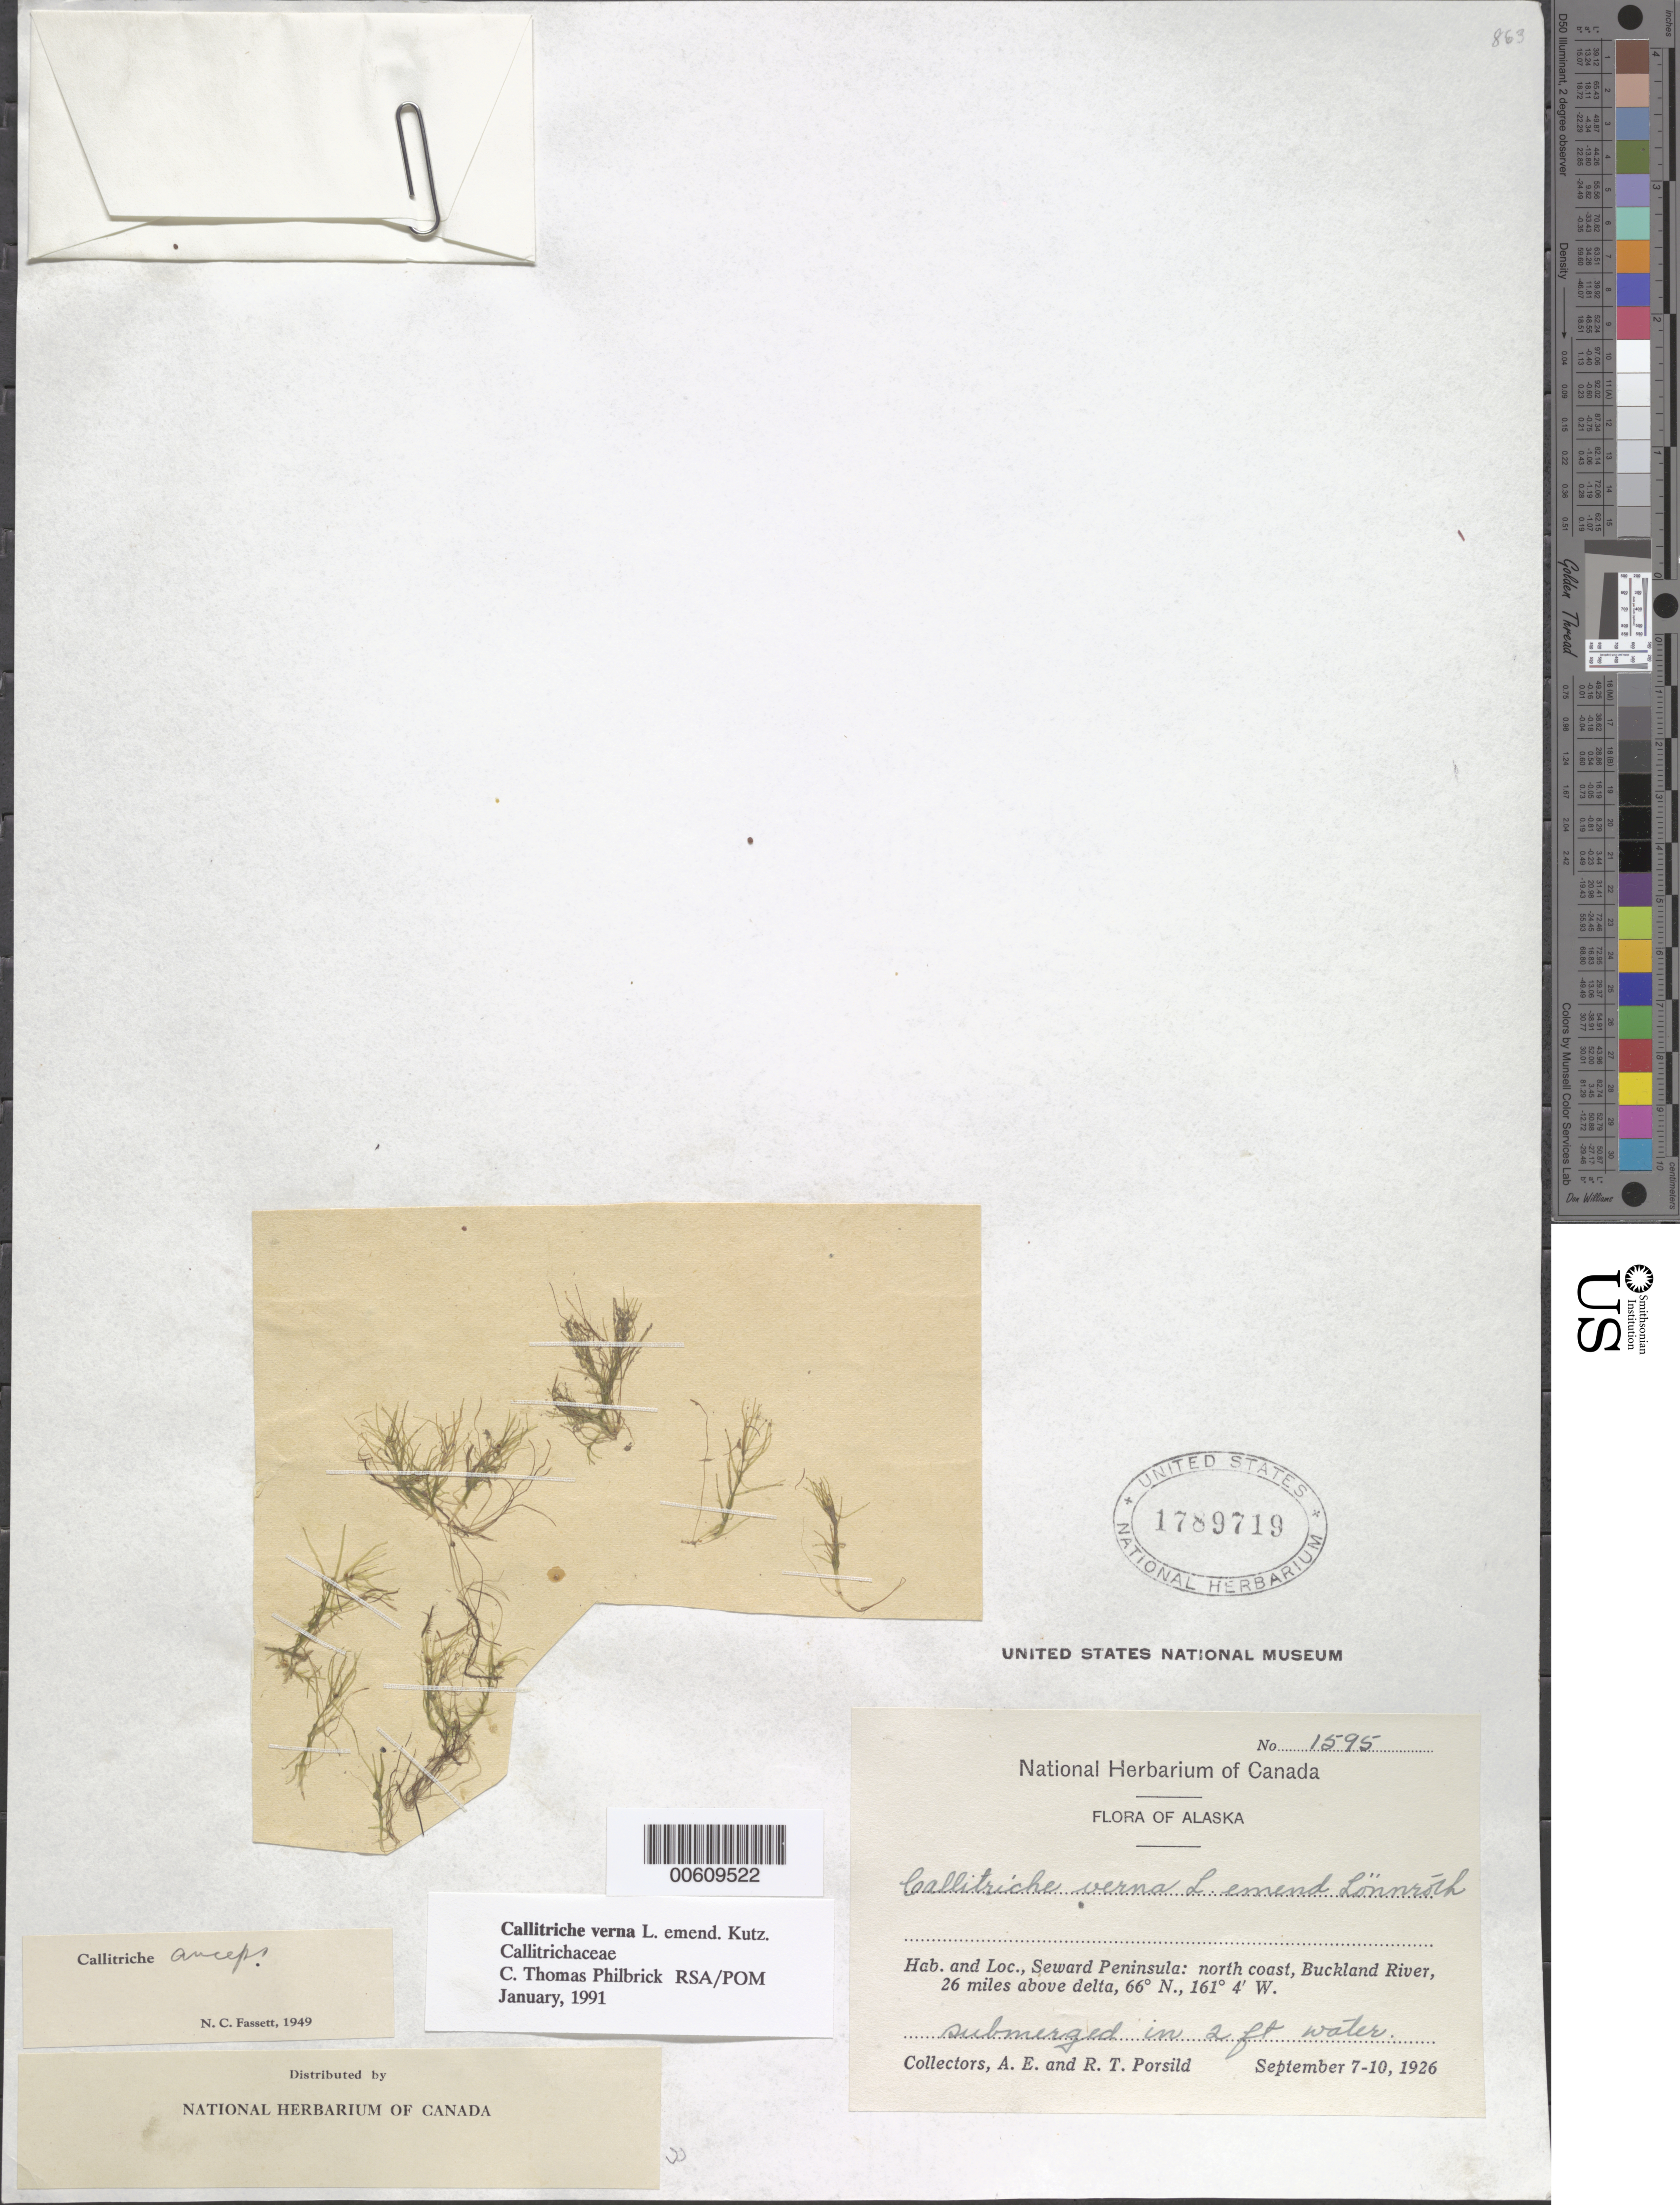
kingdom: Plantae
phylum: Tracheophyta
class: Magnoliopsida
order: Lamiales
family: Plantaginaceae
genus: Callitriche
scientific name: Callitriche verna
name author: L.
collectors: A. E. Porsild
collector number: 1595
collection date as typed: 07 Sep 1926 to 10 Sep 1926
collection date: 1926-09-07/1926-09-10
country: United States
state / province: Alaska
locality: Seward Peninsula, Buckland river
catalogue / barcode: US 1789719